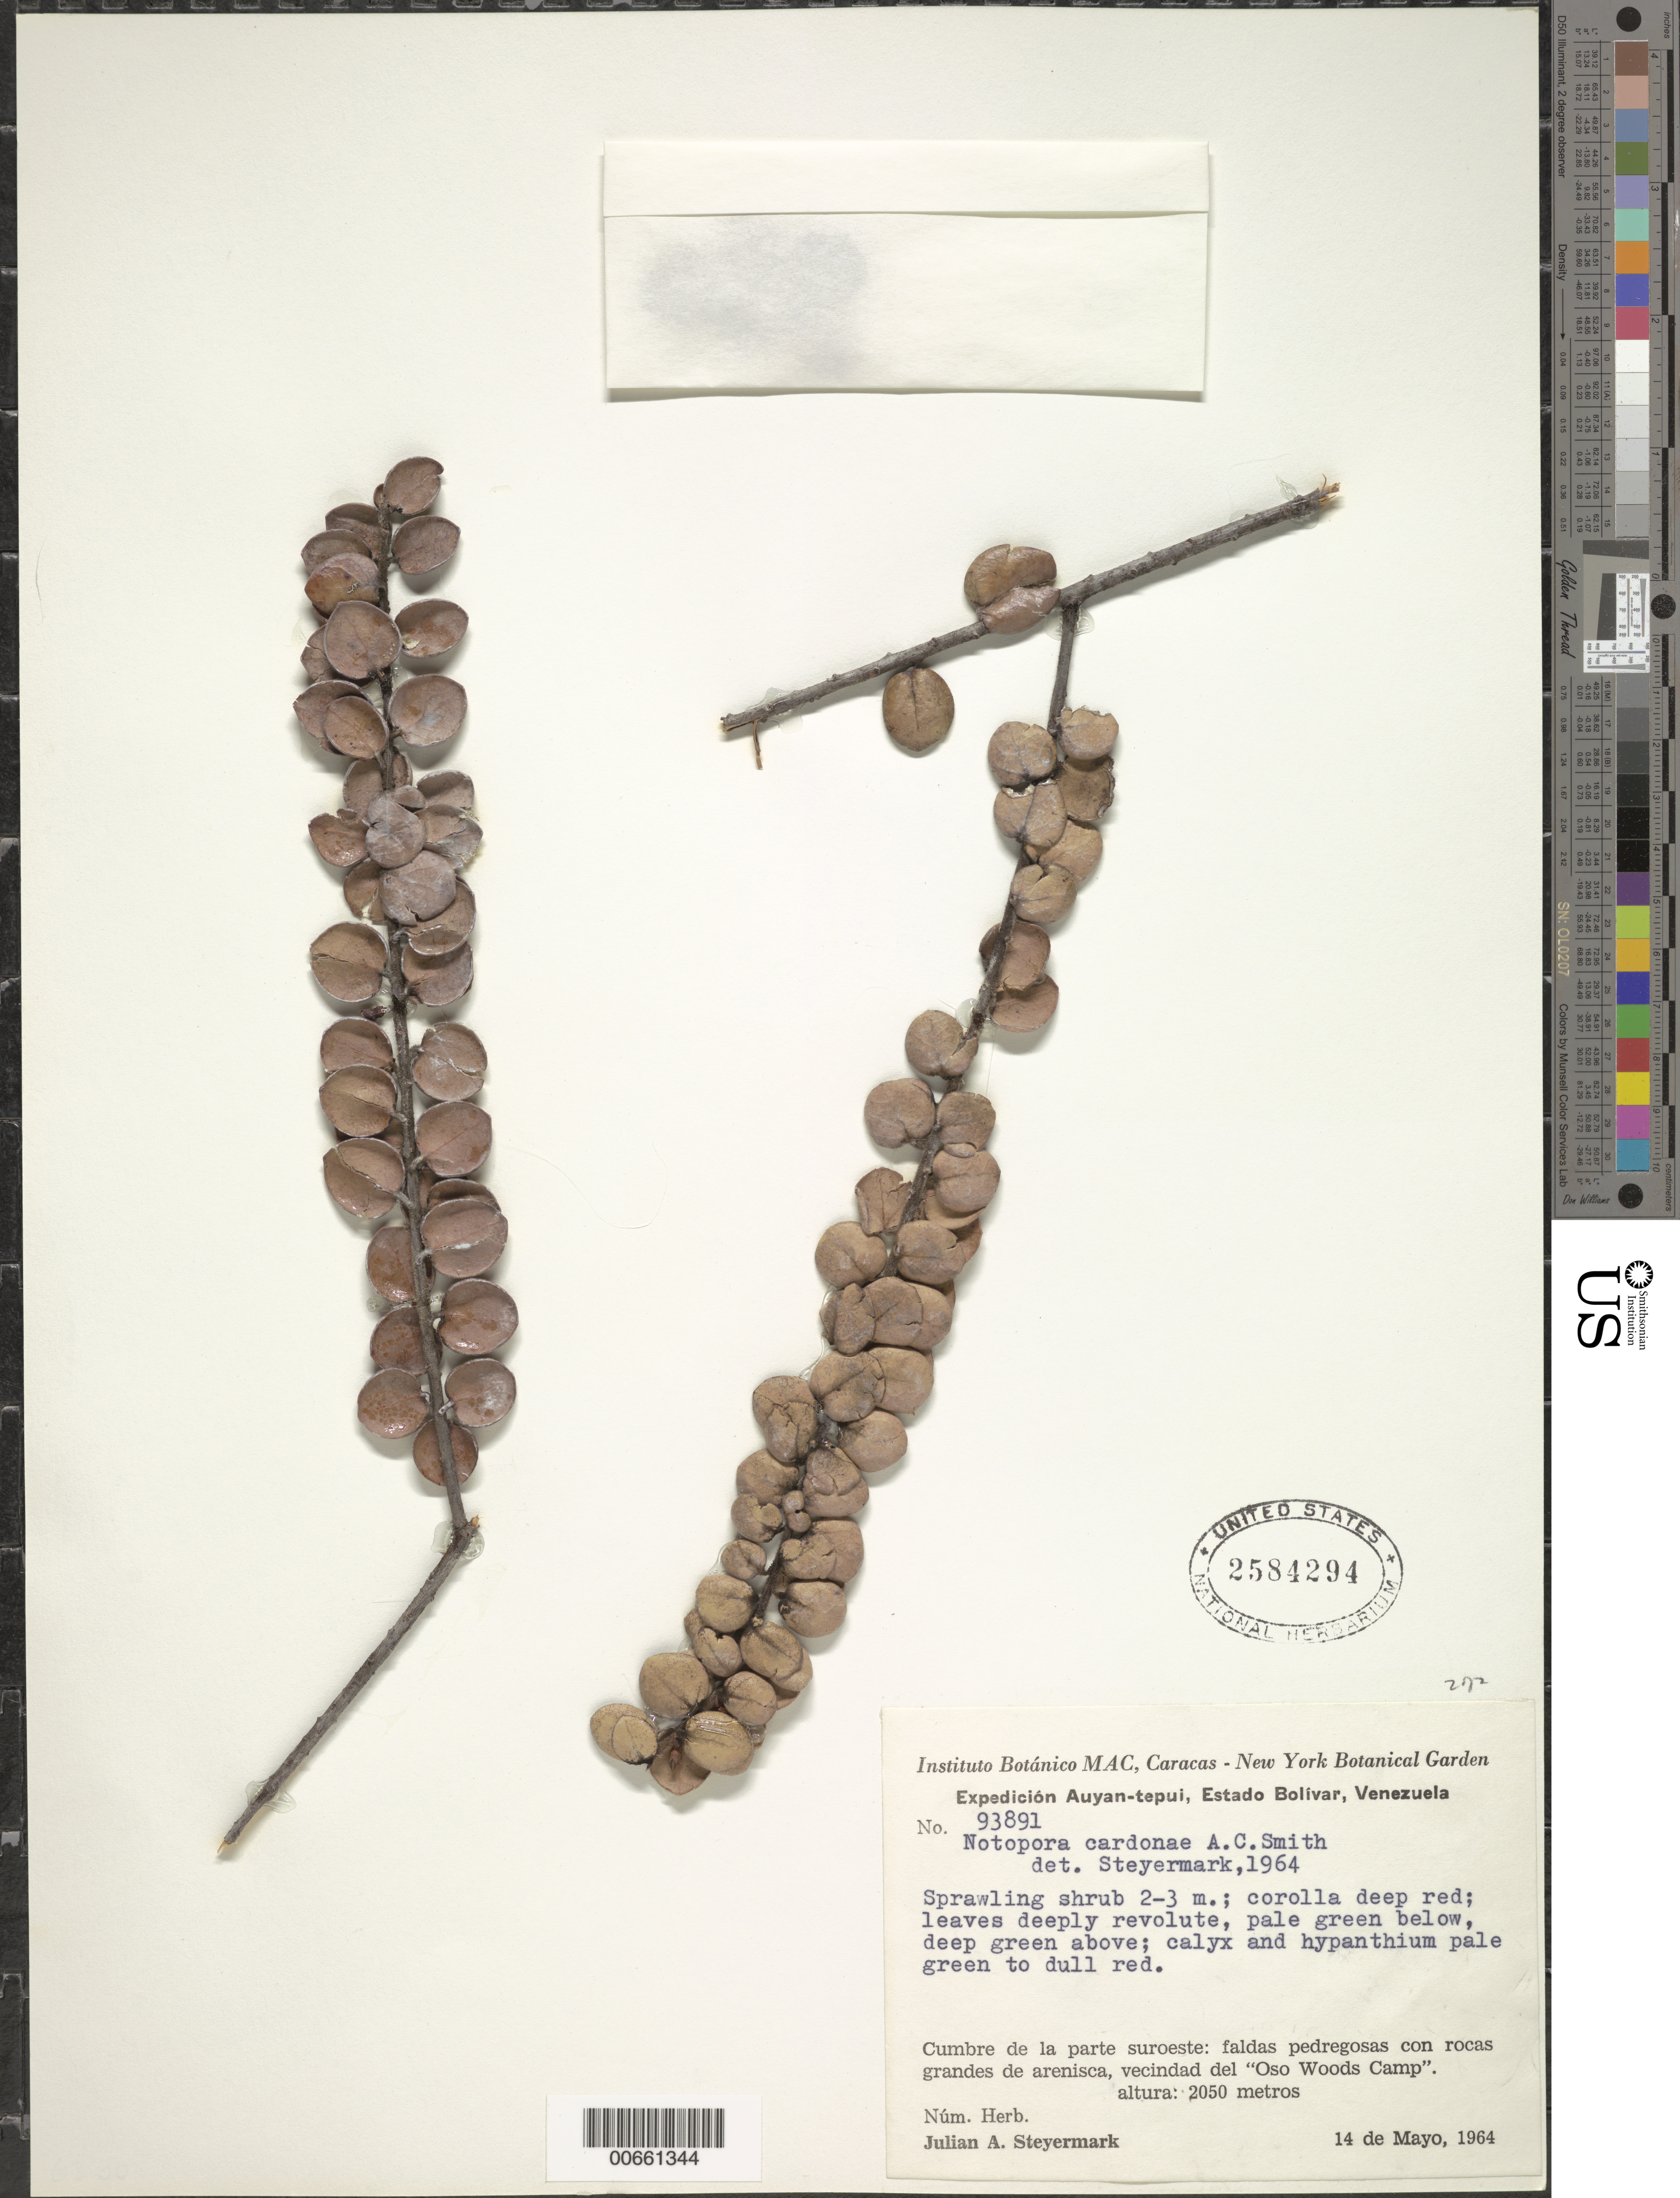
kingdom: Plantae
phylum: Tracheophyta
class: Magnoliopsida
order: Ericales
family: Ericaceae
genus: Notopora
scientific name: Notopora cardonae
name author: A.C. Sm.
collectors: J. Steyermark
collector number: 93891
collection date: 1964-05-14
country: Venezuela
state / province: Bolivar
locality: Auyan-tepui. Cumbre de la parte suroeste: faldas pedregosas con rocas grandes de arenisca, vecindad del "Oso Woods Camp".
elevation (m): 2050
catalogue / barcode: US 2584294